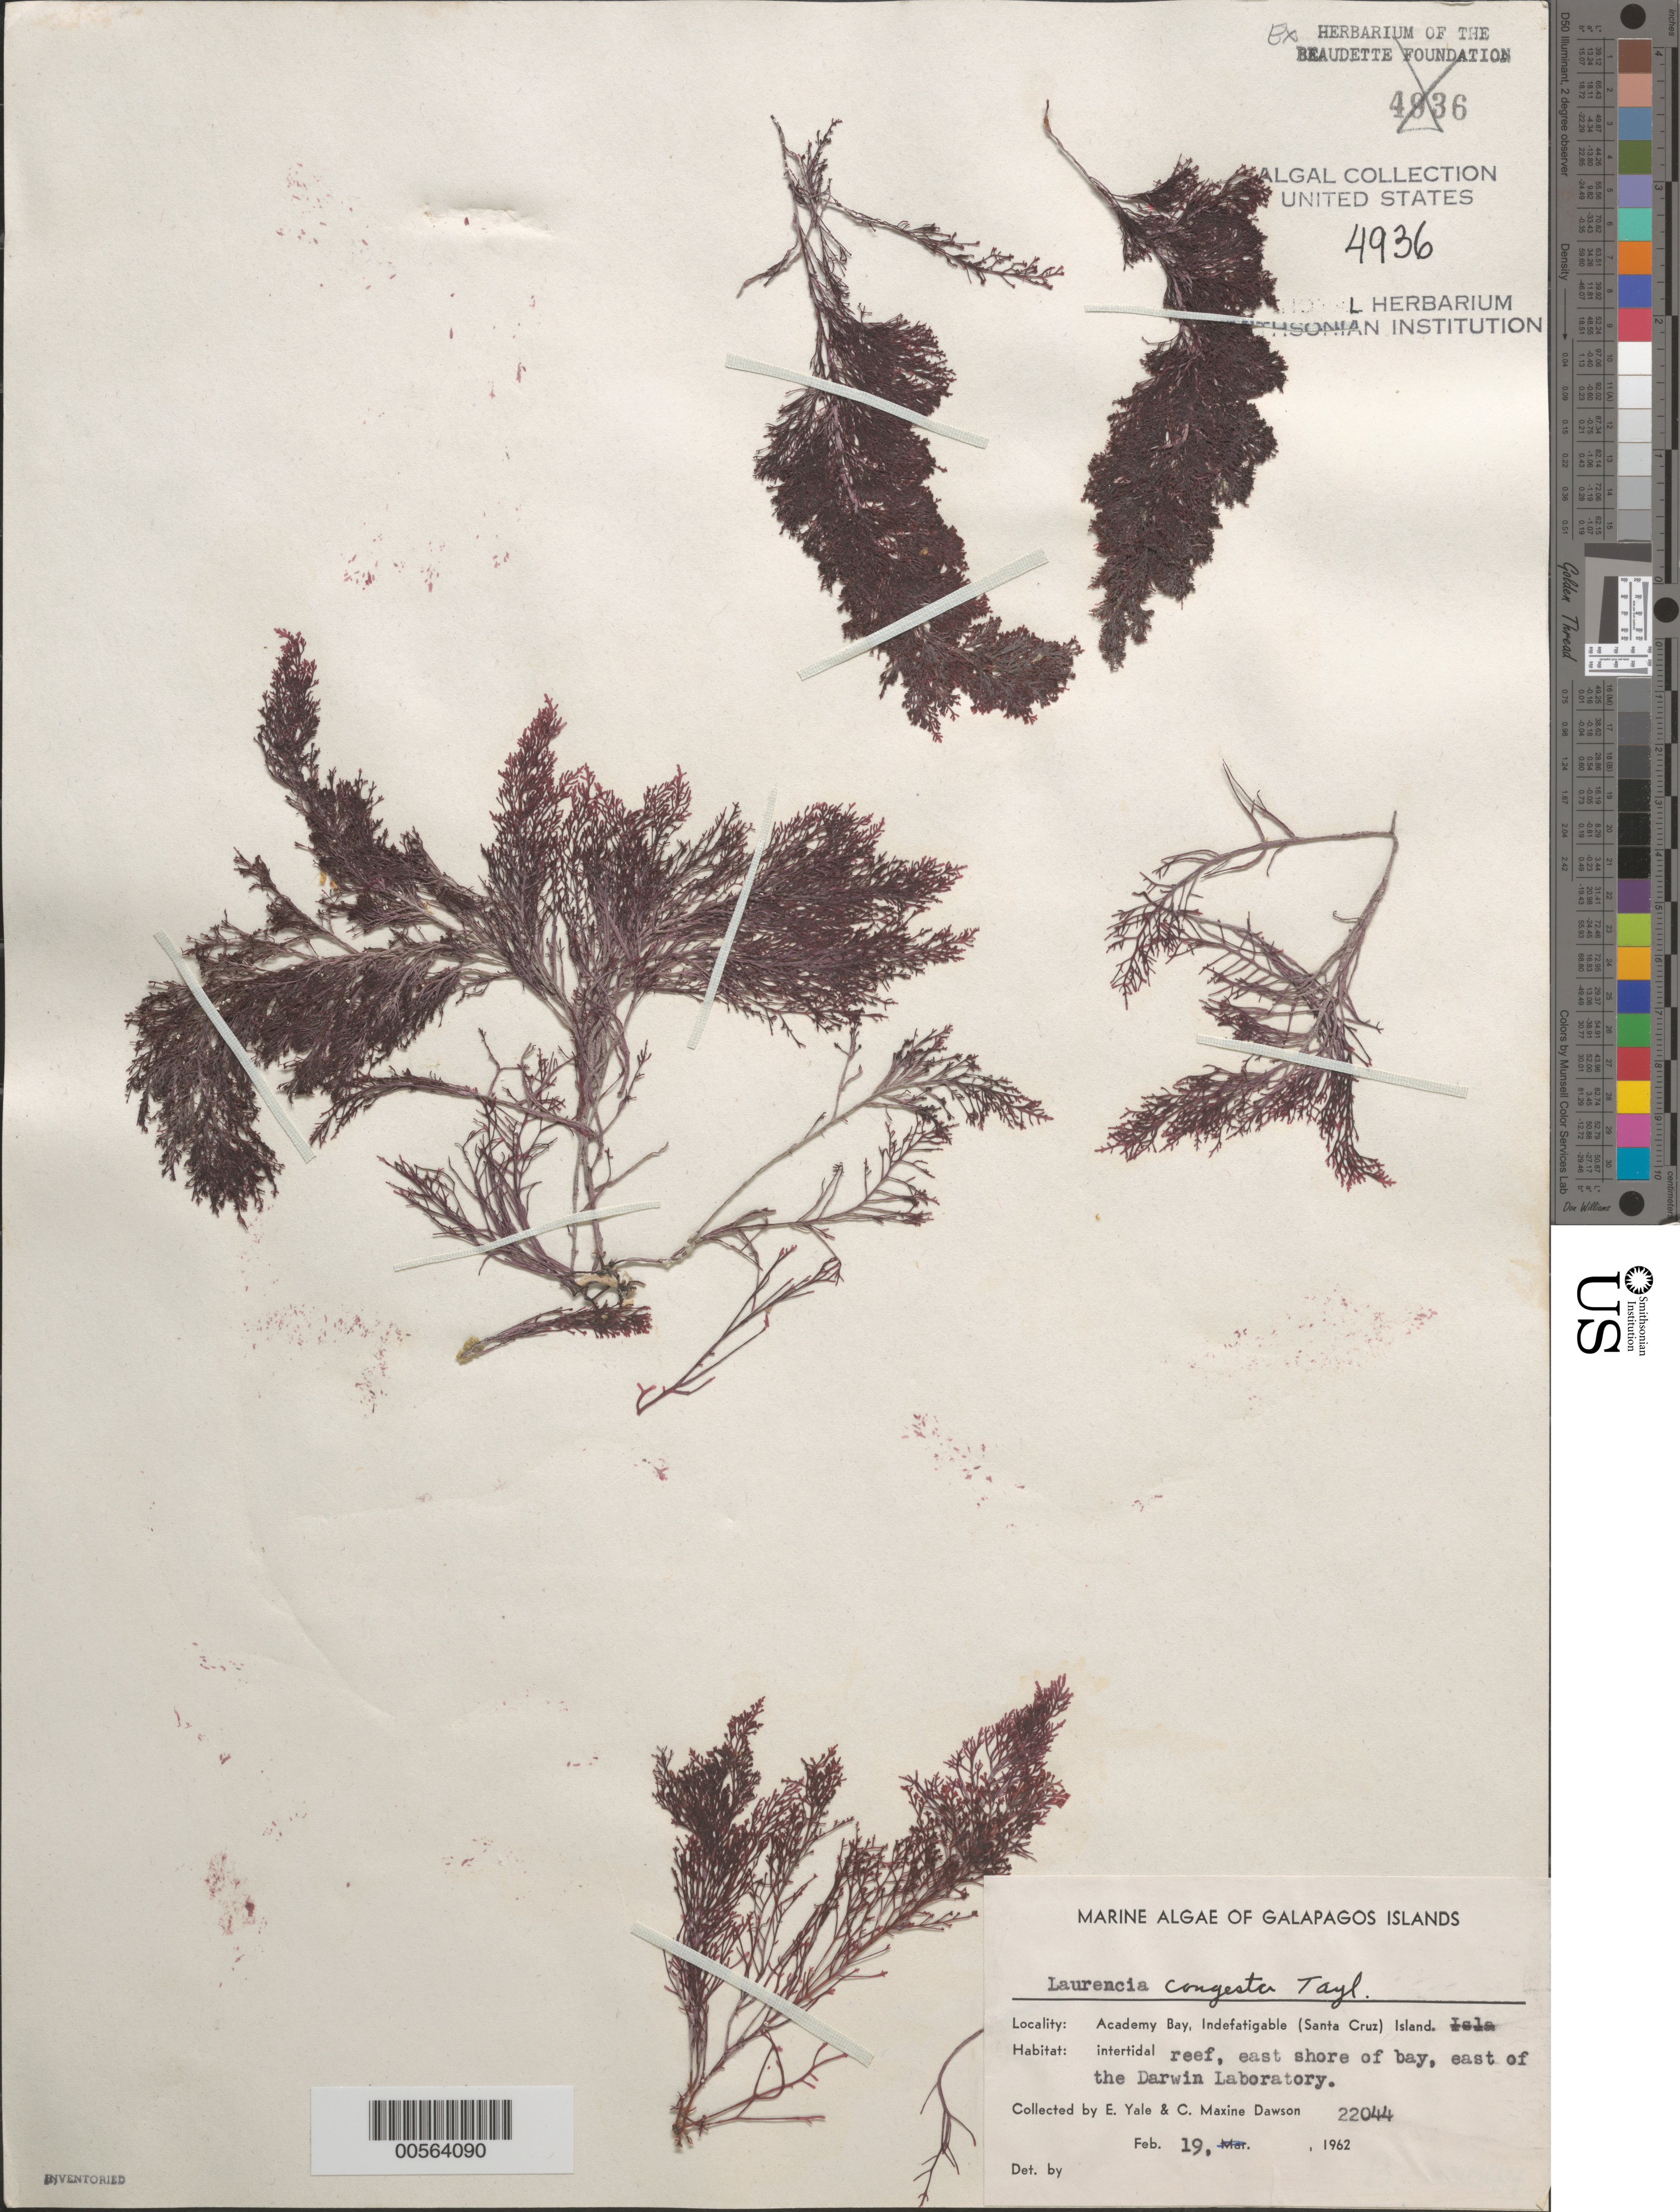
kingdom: Plantae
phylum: Rhodophyta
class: Florideophyceae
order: Ceramiales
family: Rhodomelaceae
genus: Laurencia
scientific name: Laurencia congesta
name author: W.R. Taylor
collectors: E. Y. Dawson & C. M. Dawson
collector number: EYD 22044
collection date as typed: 19 Feb 1962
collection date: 1962-02-19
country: Ecuador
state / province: Colón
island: Santa Cruz [Indefatigable, Chaves]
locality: Academy Bay east of Darwin Station (Darwin Laboratory)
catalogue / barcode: US 4936